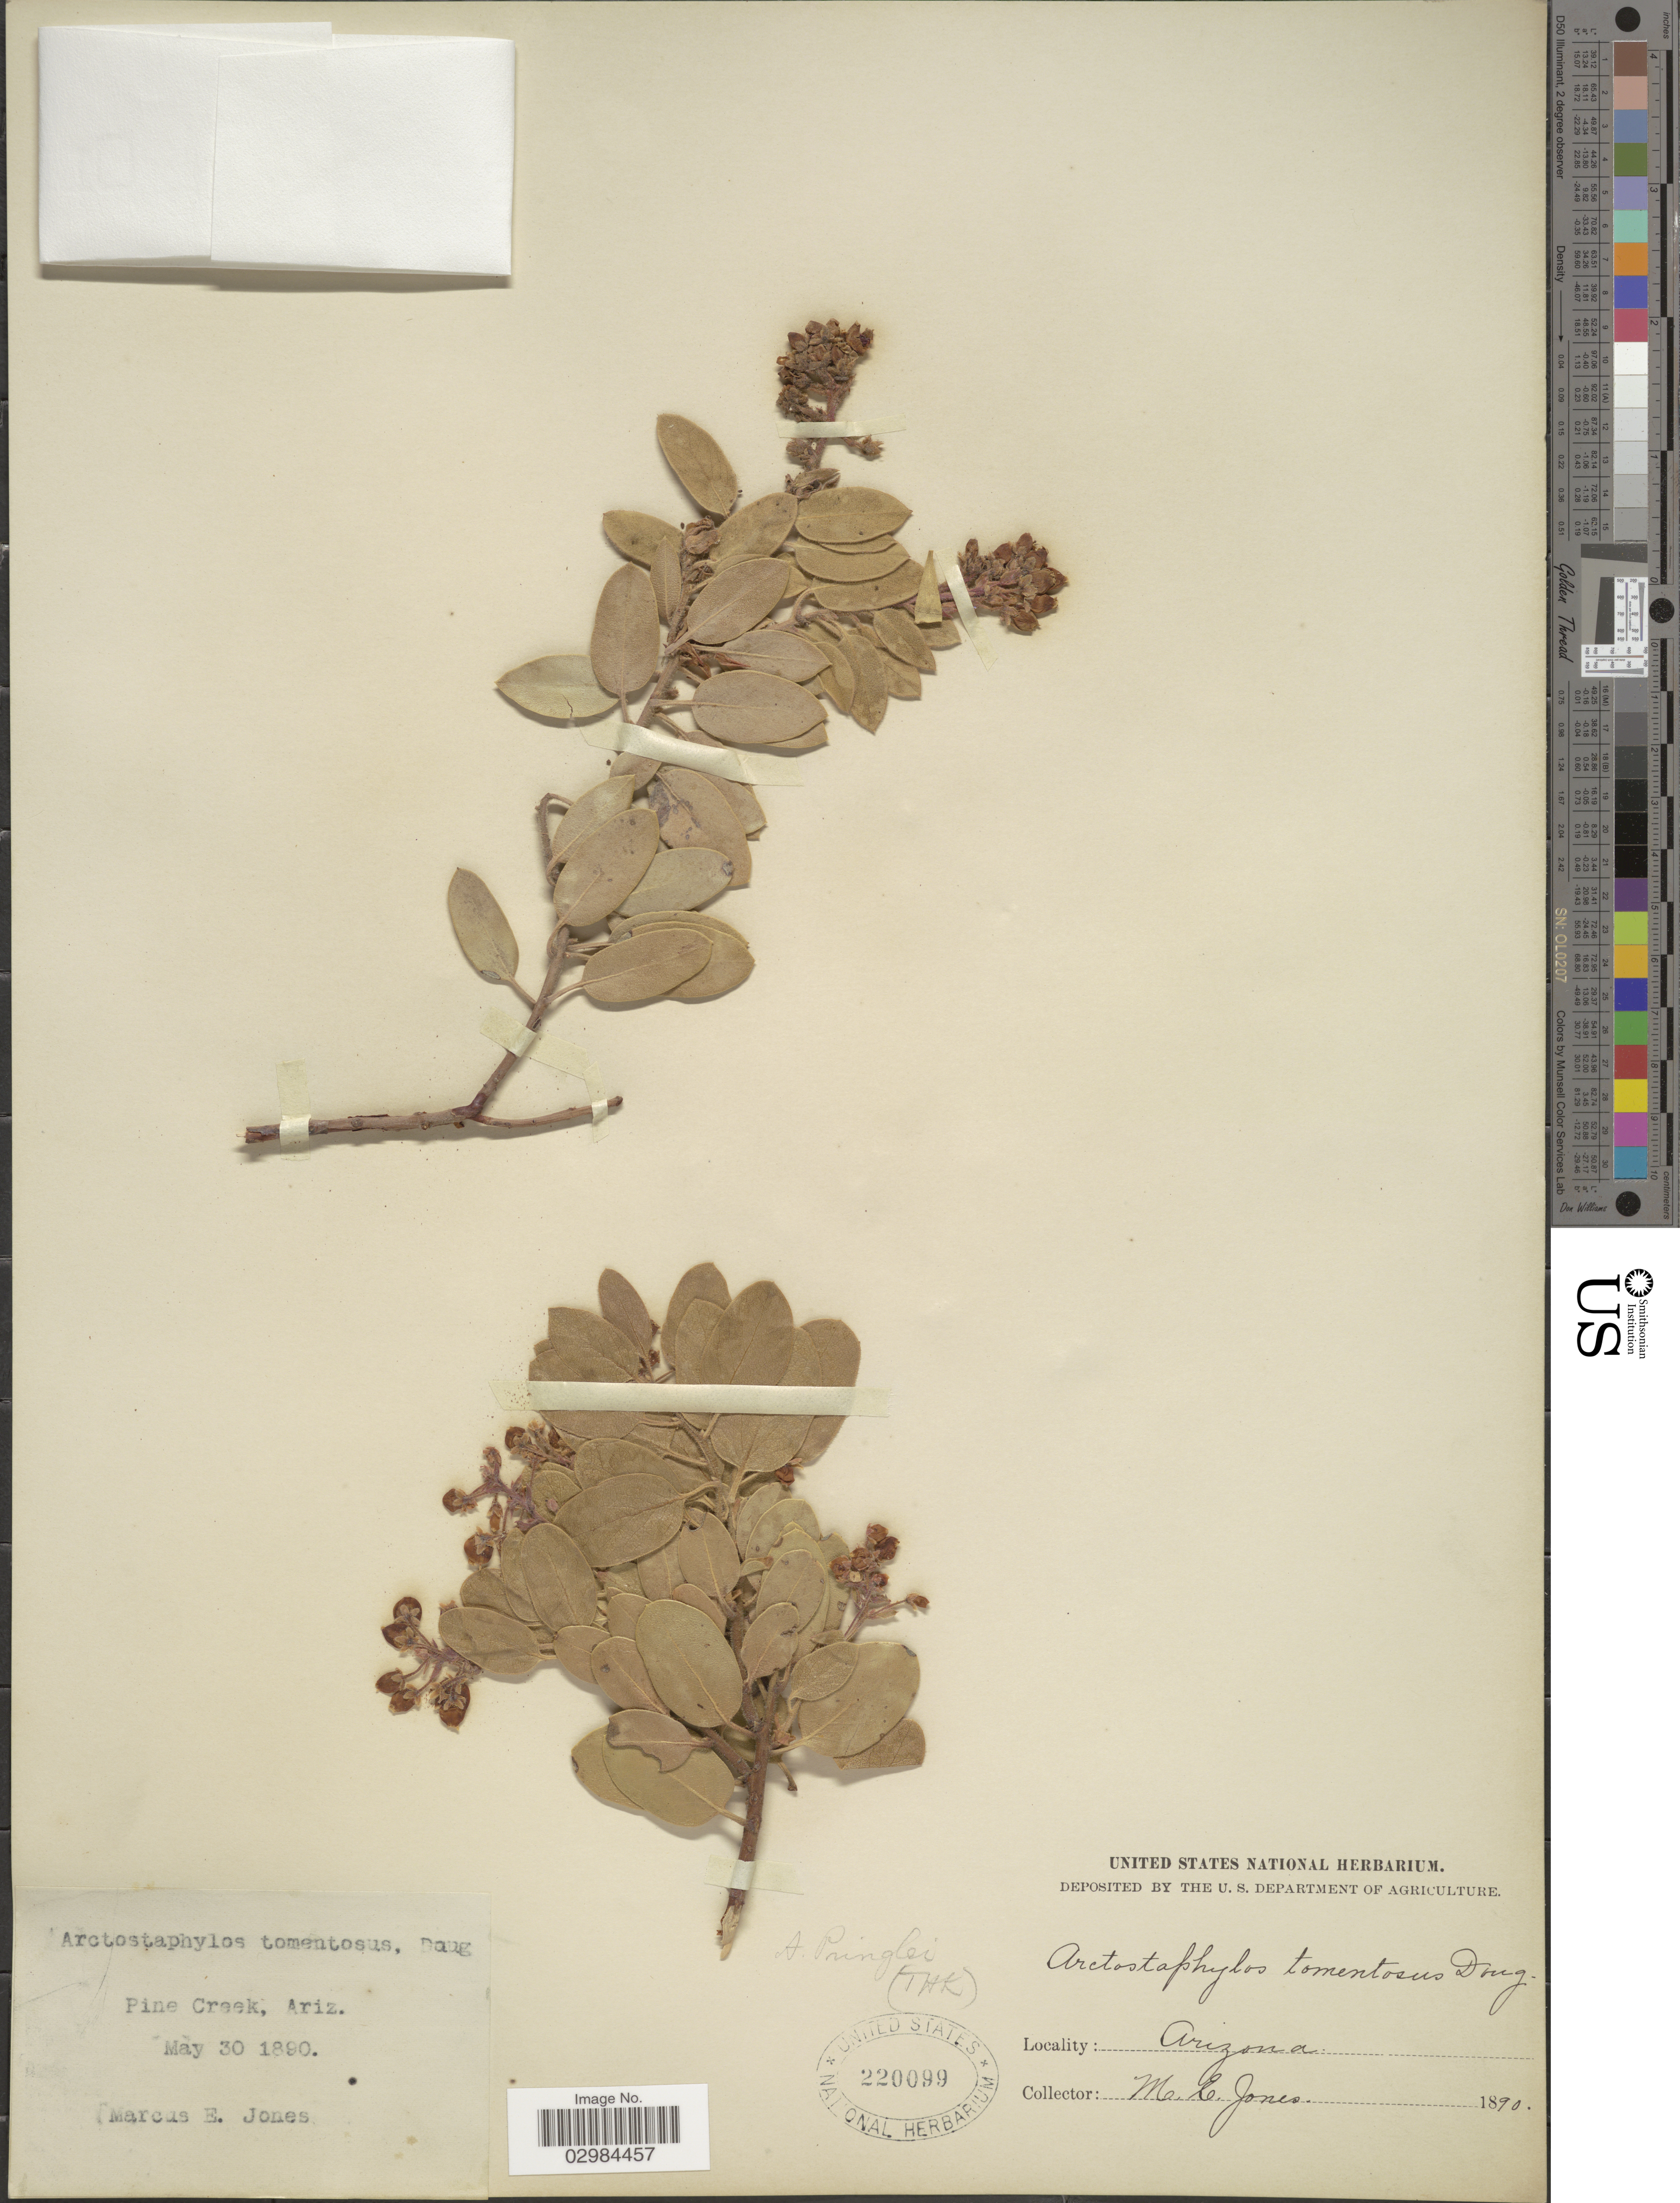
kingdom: Plantae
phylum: Tracheophyta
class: Magnoliopsida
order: Ericales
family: Ericaceae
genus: Arctostaphylos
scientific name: Arctostaphylos pringlei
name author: Parry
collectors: M. E. Jones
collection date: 1890-05-30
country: United States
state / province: Arizona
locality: Pine Creek, Ariz.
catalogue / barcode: US 220099